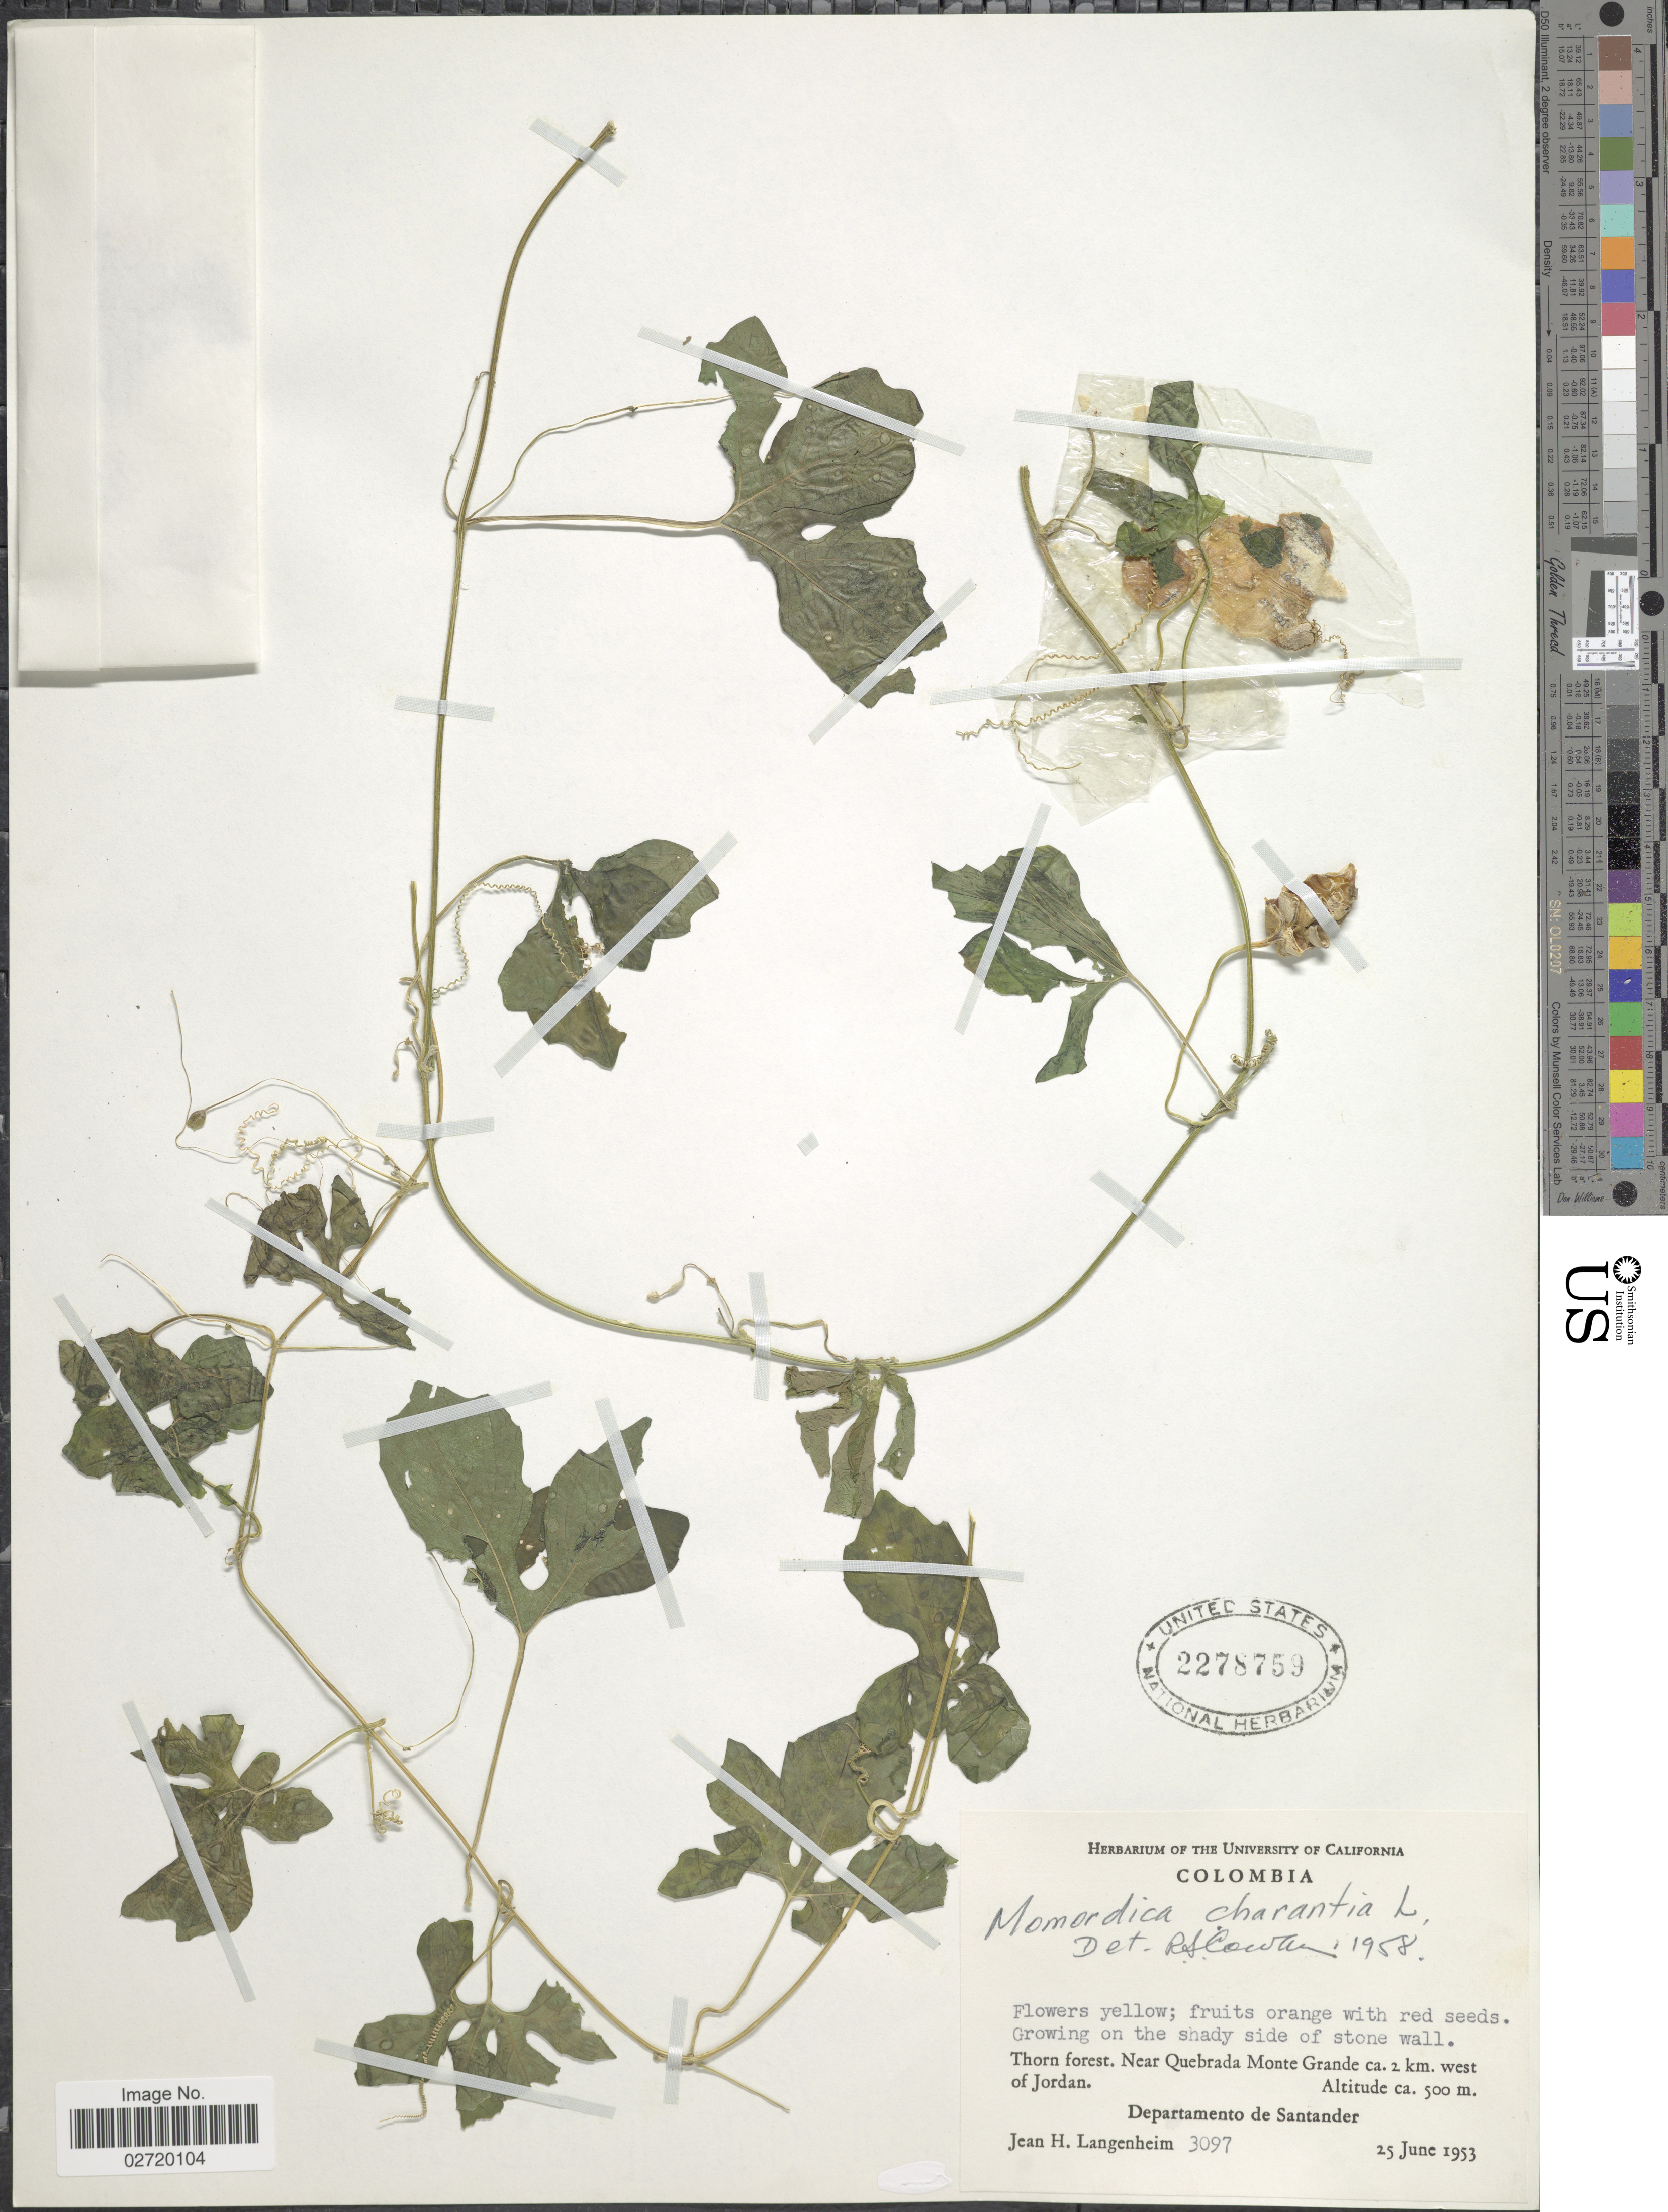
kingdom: Plantae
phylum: Tracheophyta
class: Magnoliopsida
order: Cucurbitales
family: Cucurbitaceae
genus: Momordica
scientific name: Momordica charantia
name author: L.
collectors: J. H. Langenheim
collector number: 3097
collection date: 1953-06-25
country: Colombia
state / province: Santander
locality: Near Quebrada Monte Grande, 2 km west of Jordan, Departamento de Santander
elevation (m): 500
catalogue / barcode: US 2278759